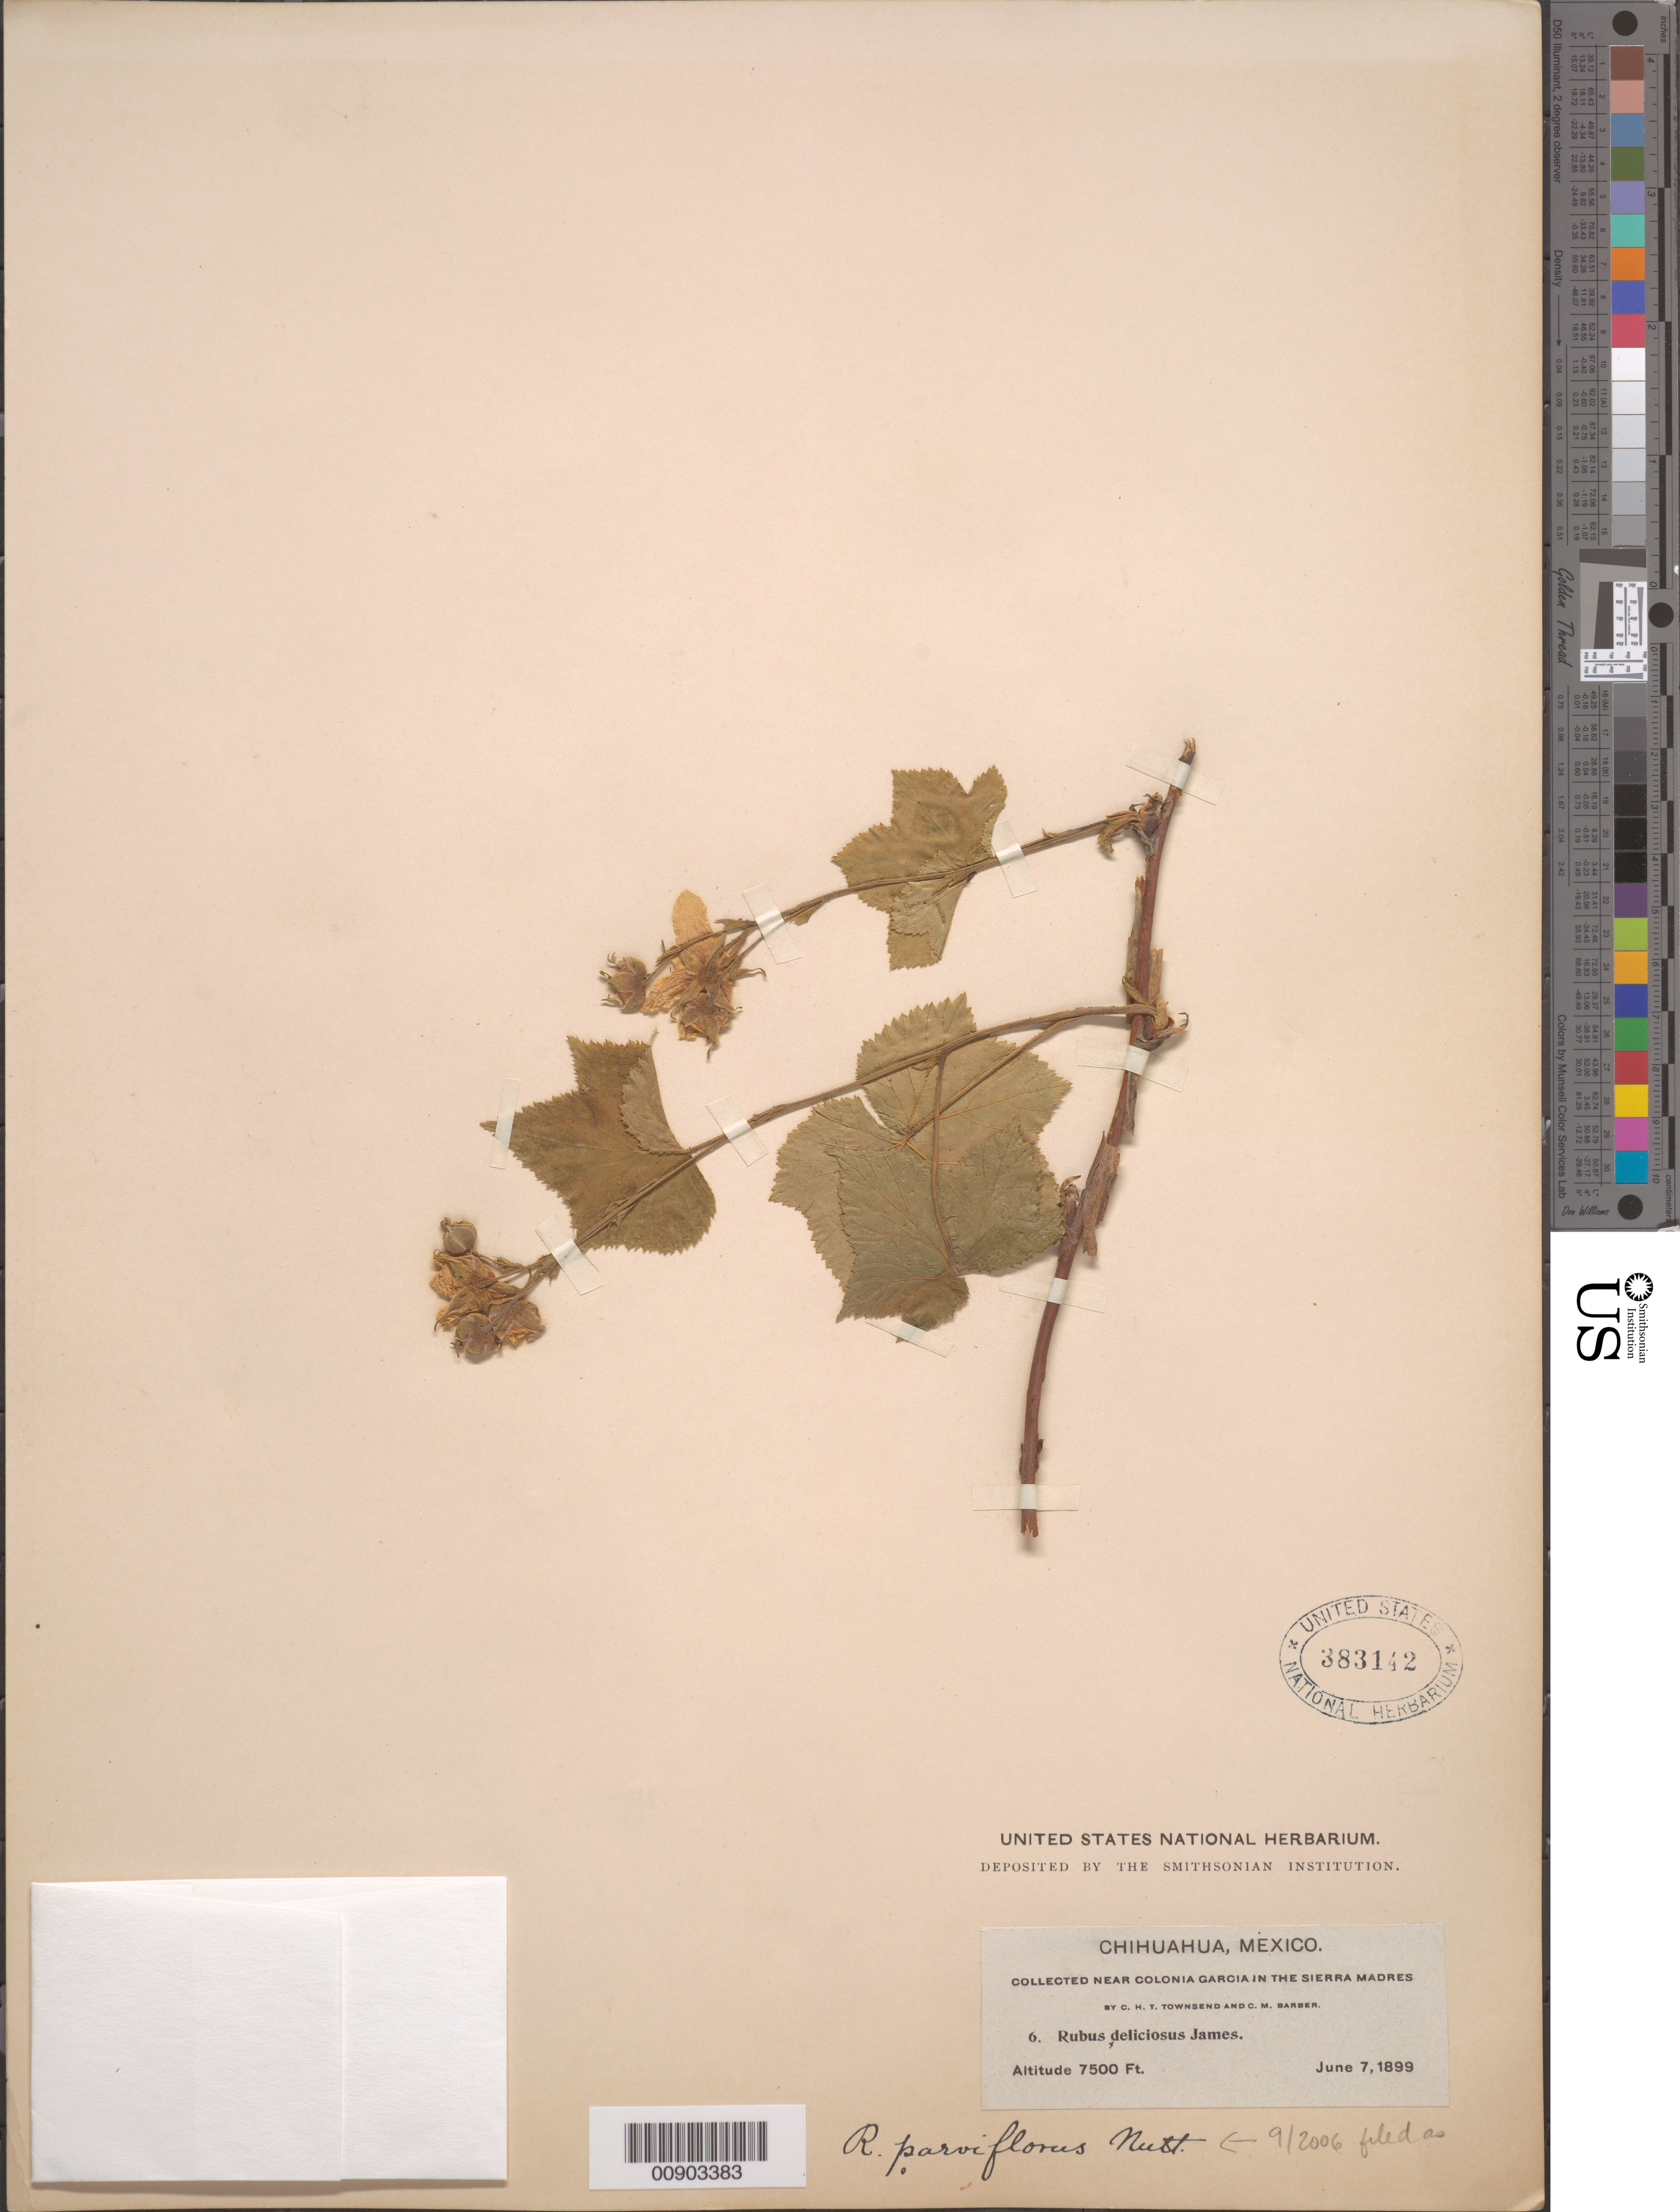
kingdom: Plantae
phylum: Tracheophyta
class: Magnoliopsida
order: Rosales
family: Rosaceae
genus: Rubus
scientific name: Rubus parviflorus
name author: Nutt.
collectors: C. H. T. Townsend & C. Barber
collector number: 6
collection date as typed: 07 Jun 1899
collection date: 1899-06-07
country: Mexico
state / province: Chihuahua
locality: Near Colonia García in the Sierra Madre, Chihuahua.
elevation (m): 2286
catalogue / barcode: US 383142